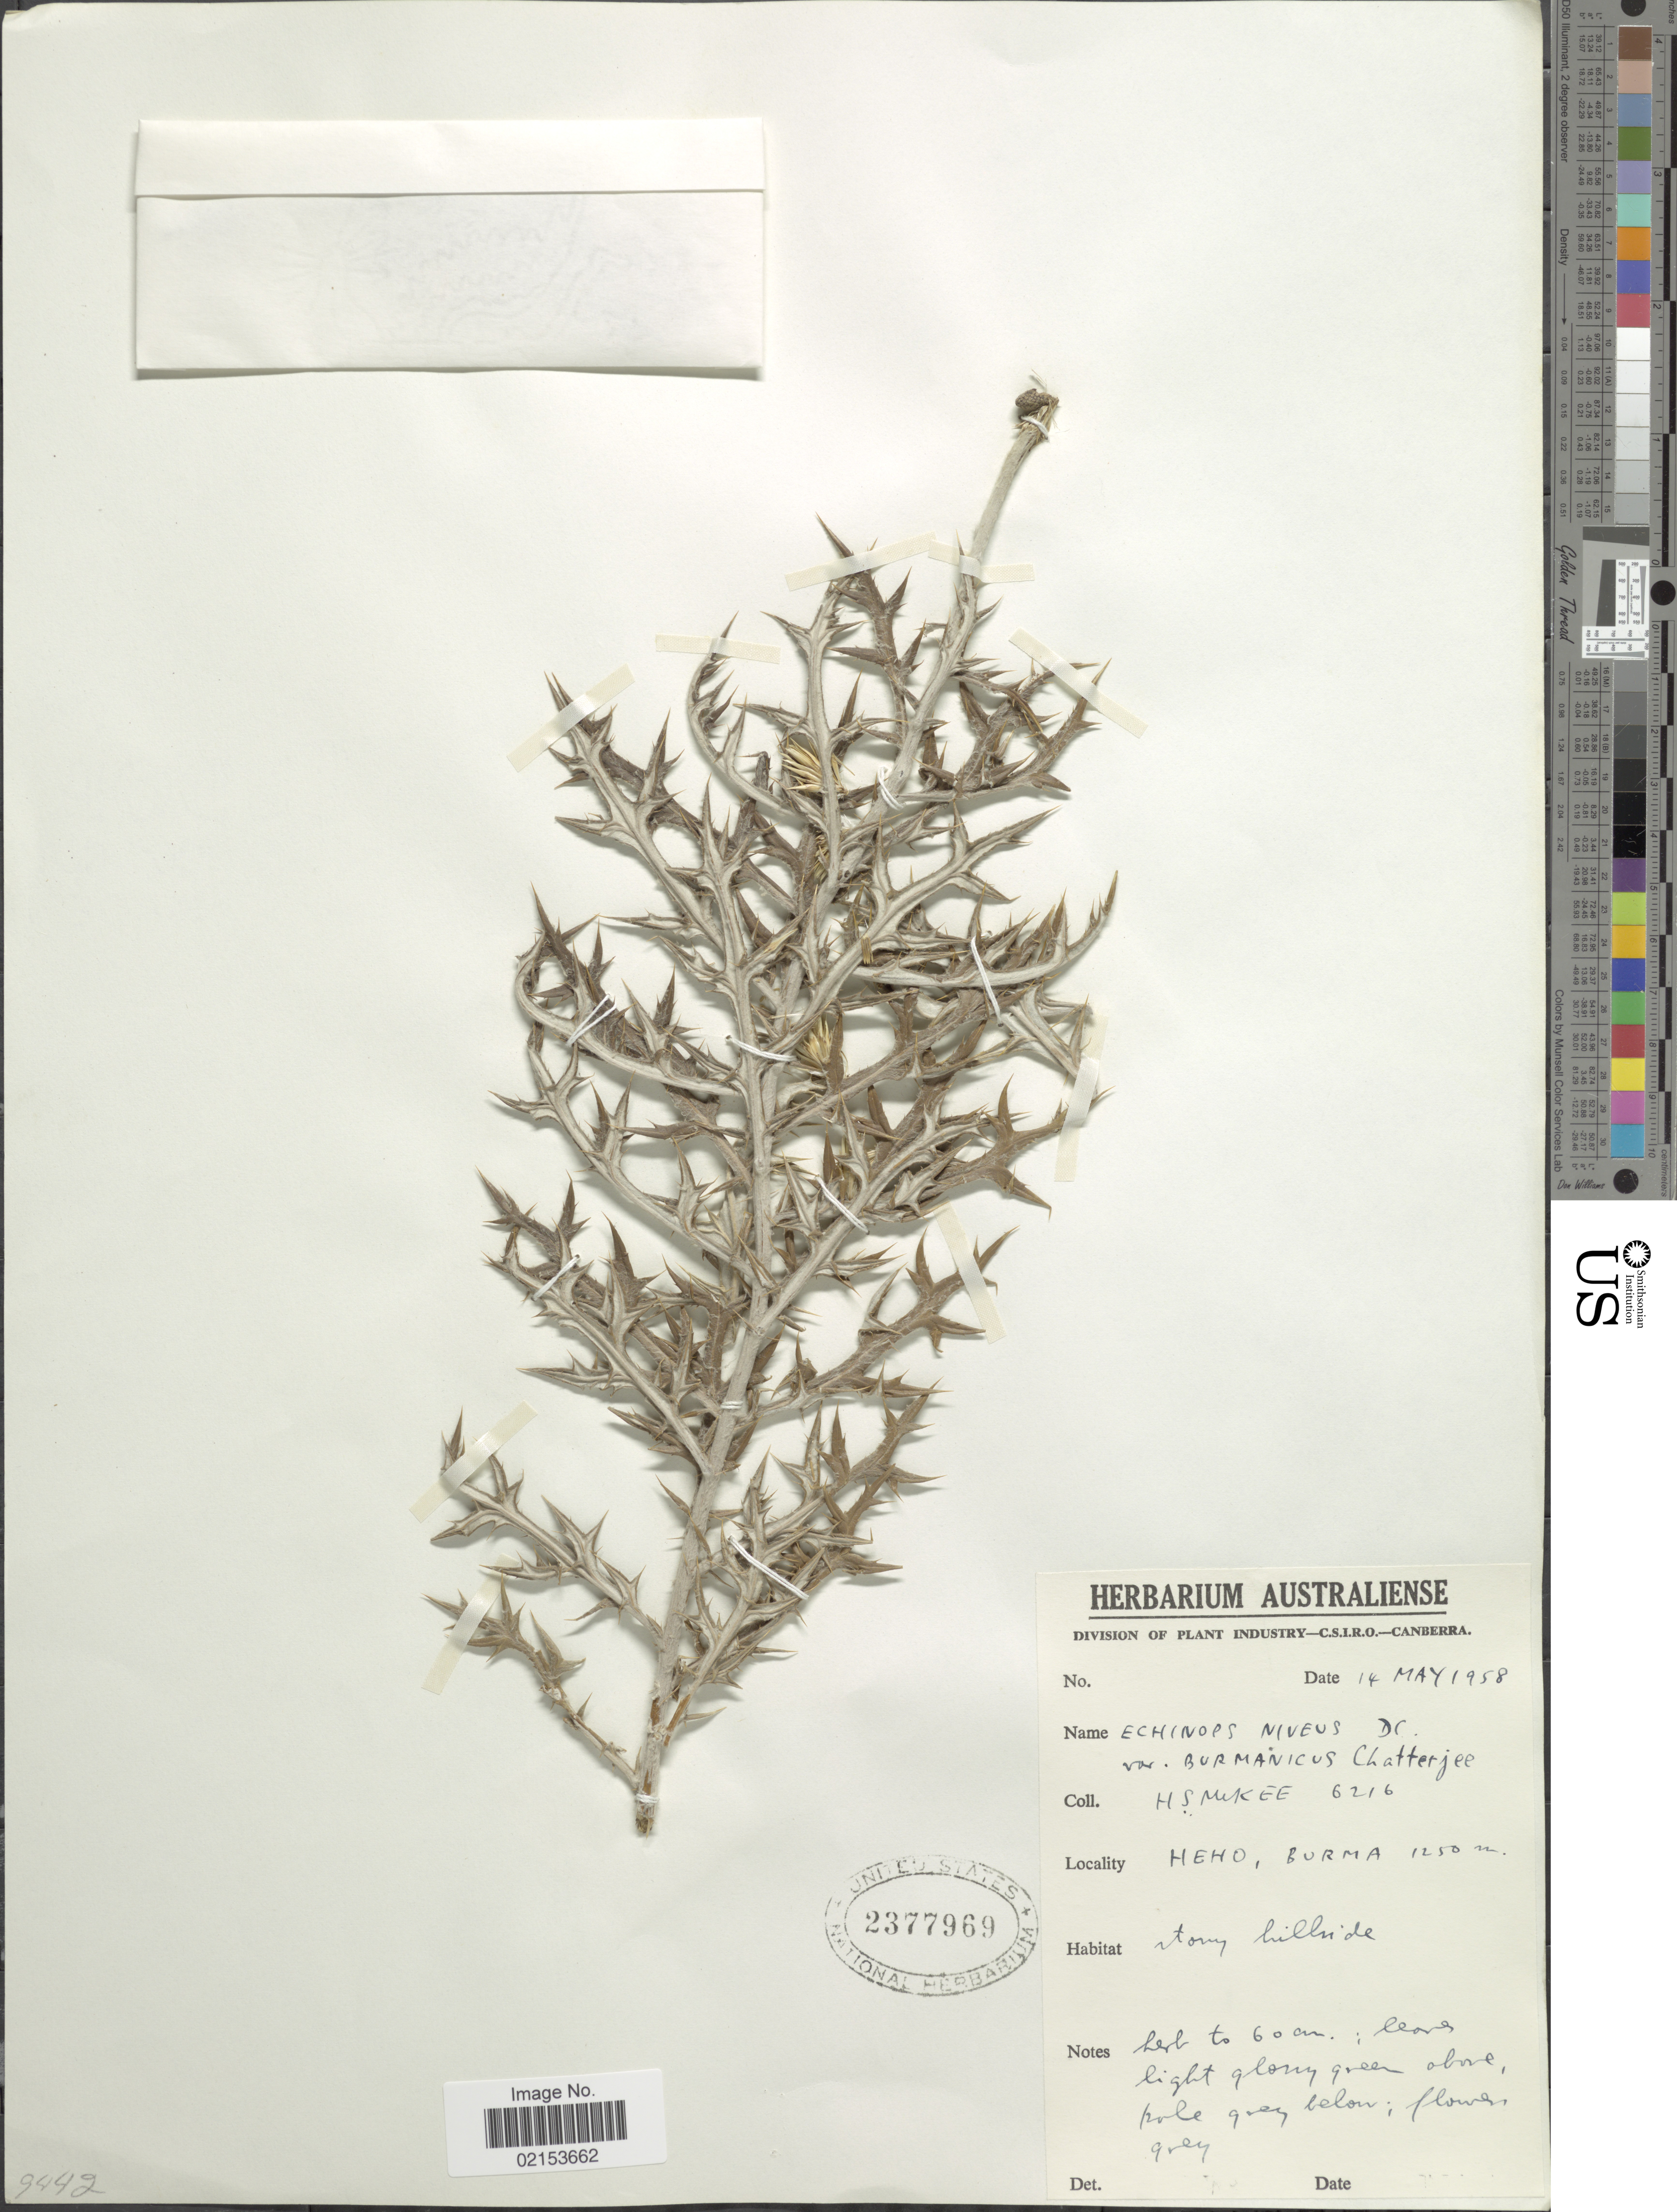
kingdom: Plantae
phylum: Tracheophyta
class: Magnoliopsida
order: Asterales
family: Asteraceae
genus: Echinops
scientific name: Echinops niveus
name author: Wall. ex Wall.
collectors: H. S. McKee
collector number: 6216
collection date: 1958-05-14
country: Myanmar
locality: Heho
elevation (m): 1250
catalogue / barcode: US 2377969